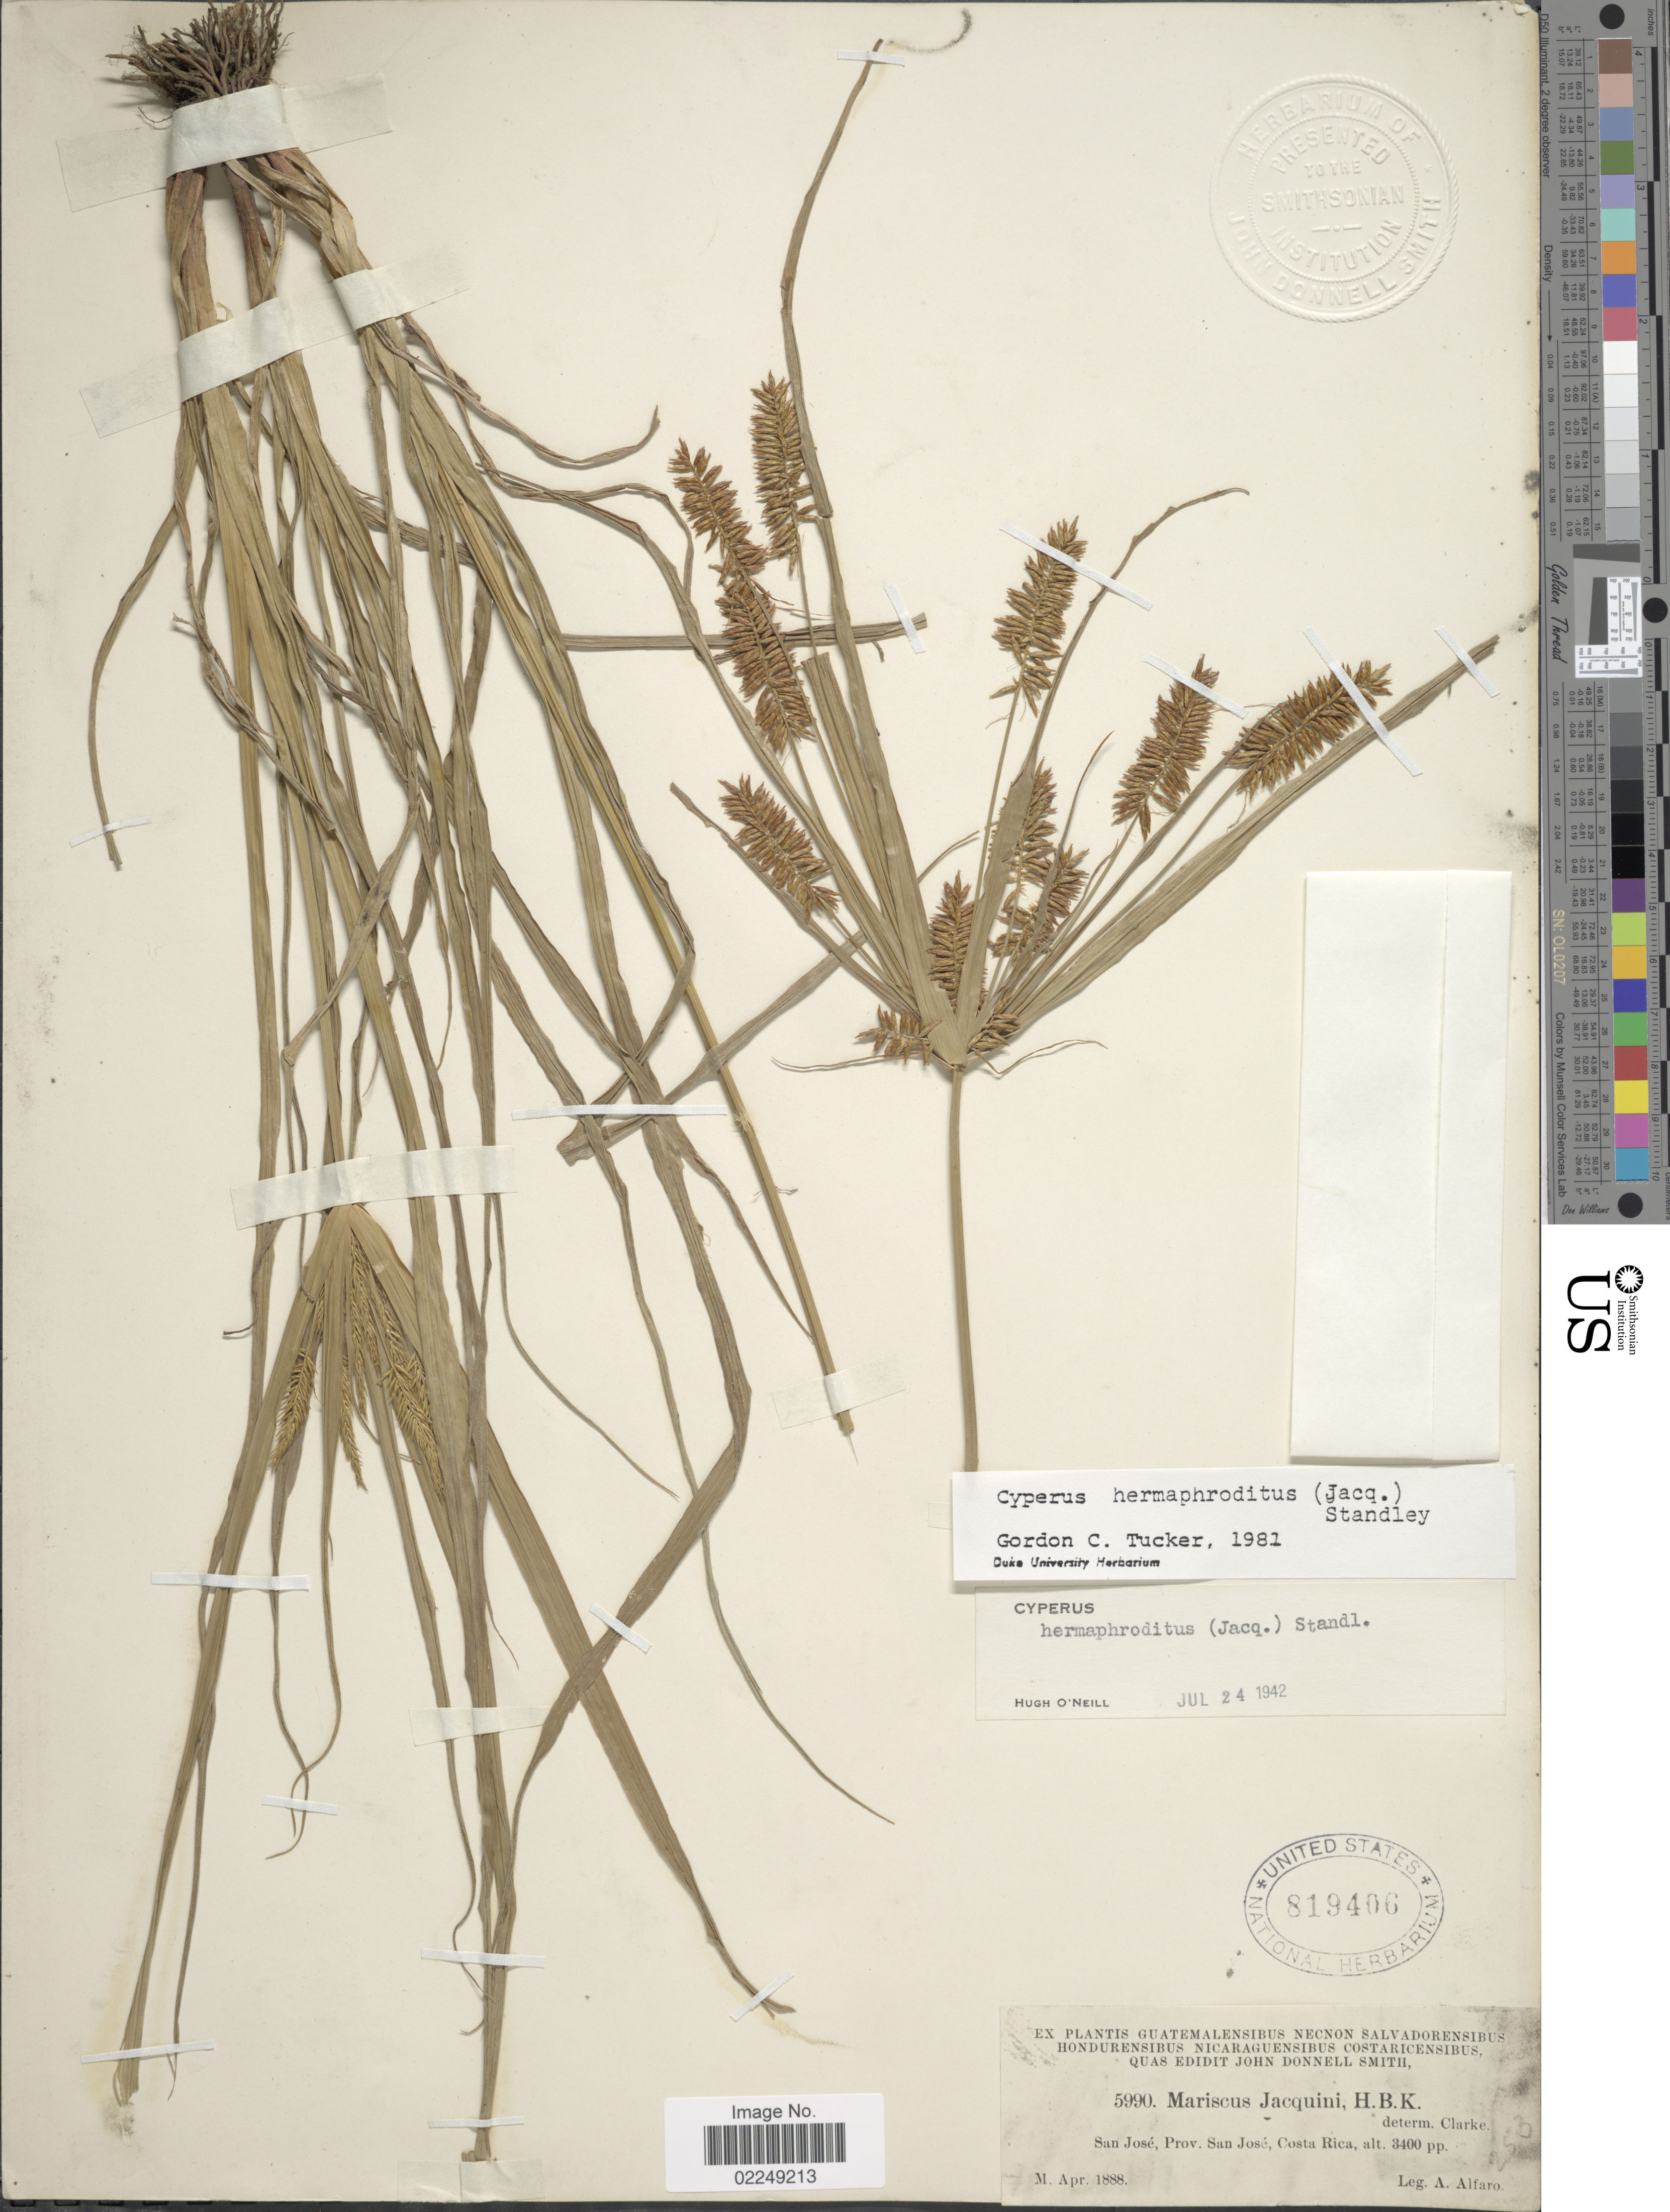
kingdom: Plantae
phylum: Tracheophyta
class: Liliopsida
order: Poales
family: Cyperaceae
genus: Cyperus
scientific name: Cyperus hermaphroditus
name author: (Jacq.) Standl.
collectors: A. Alfaro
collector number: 5990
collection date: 1888-04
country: Costa Rica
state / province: San José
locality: San Jose, Prov. San Jose, Costa Rica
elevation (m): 1036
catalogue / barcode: US 819406